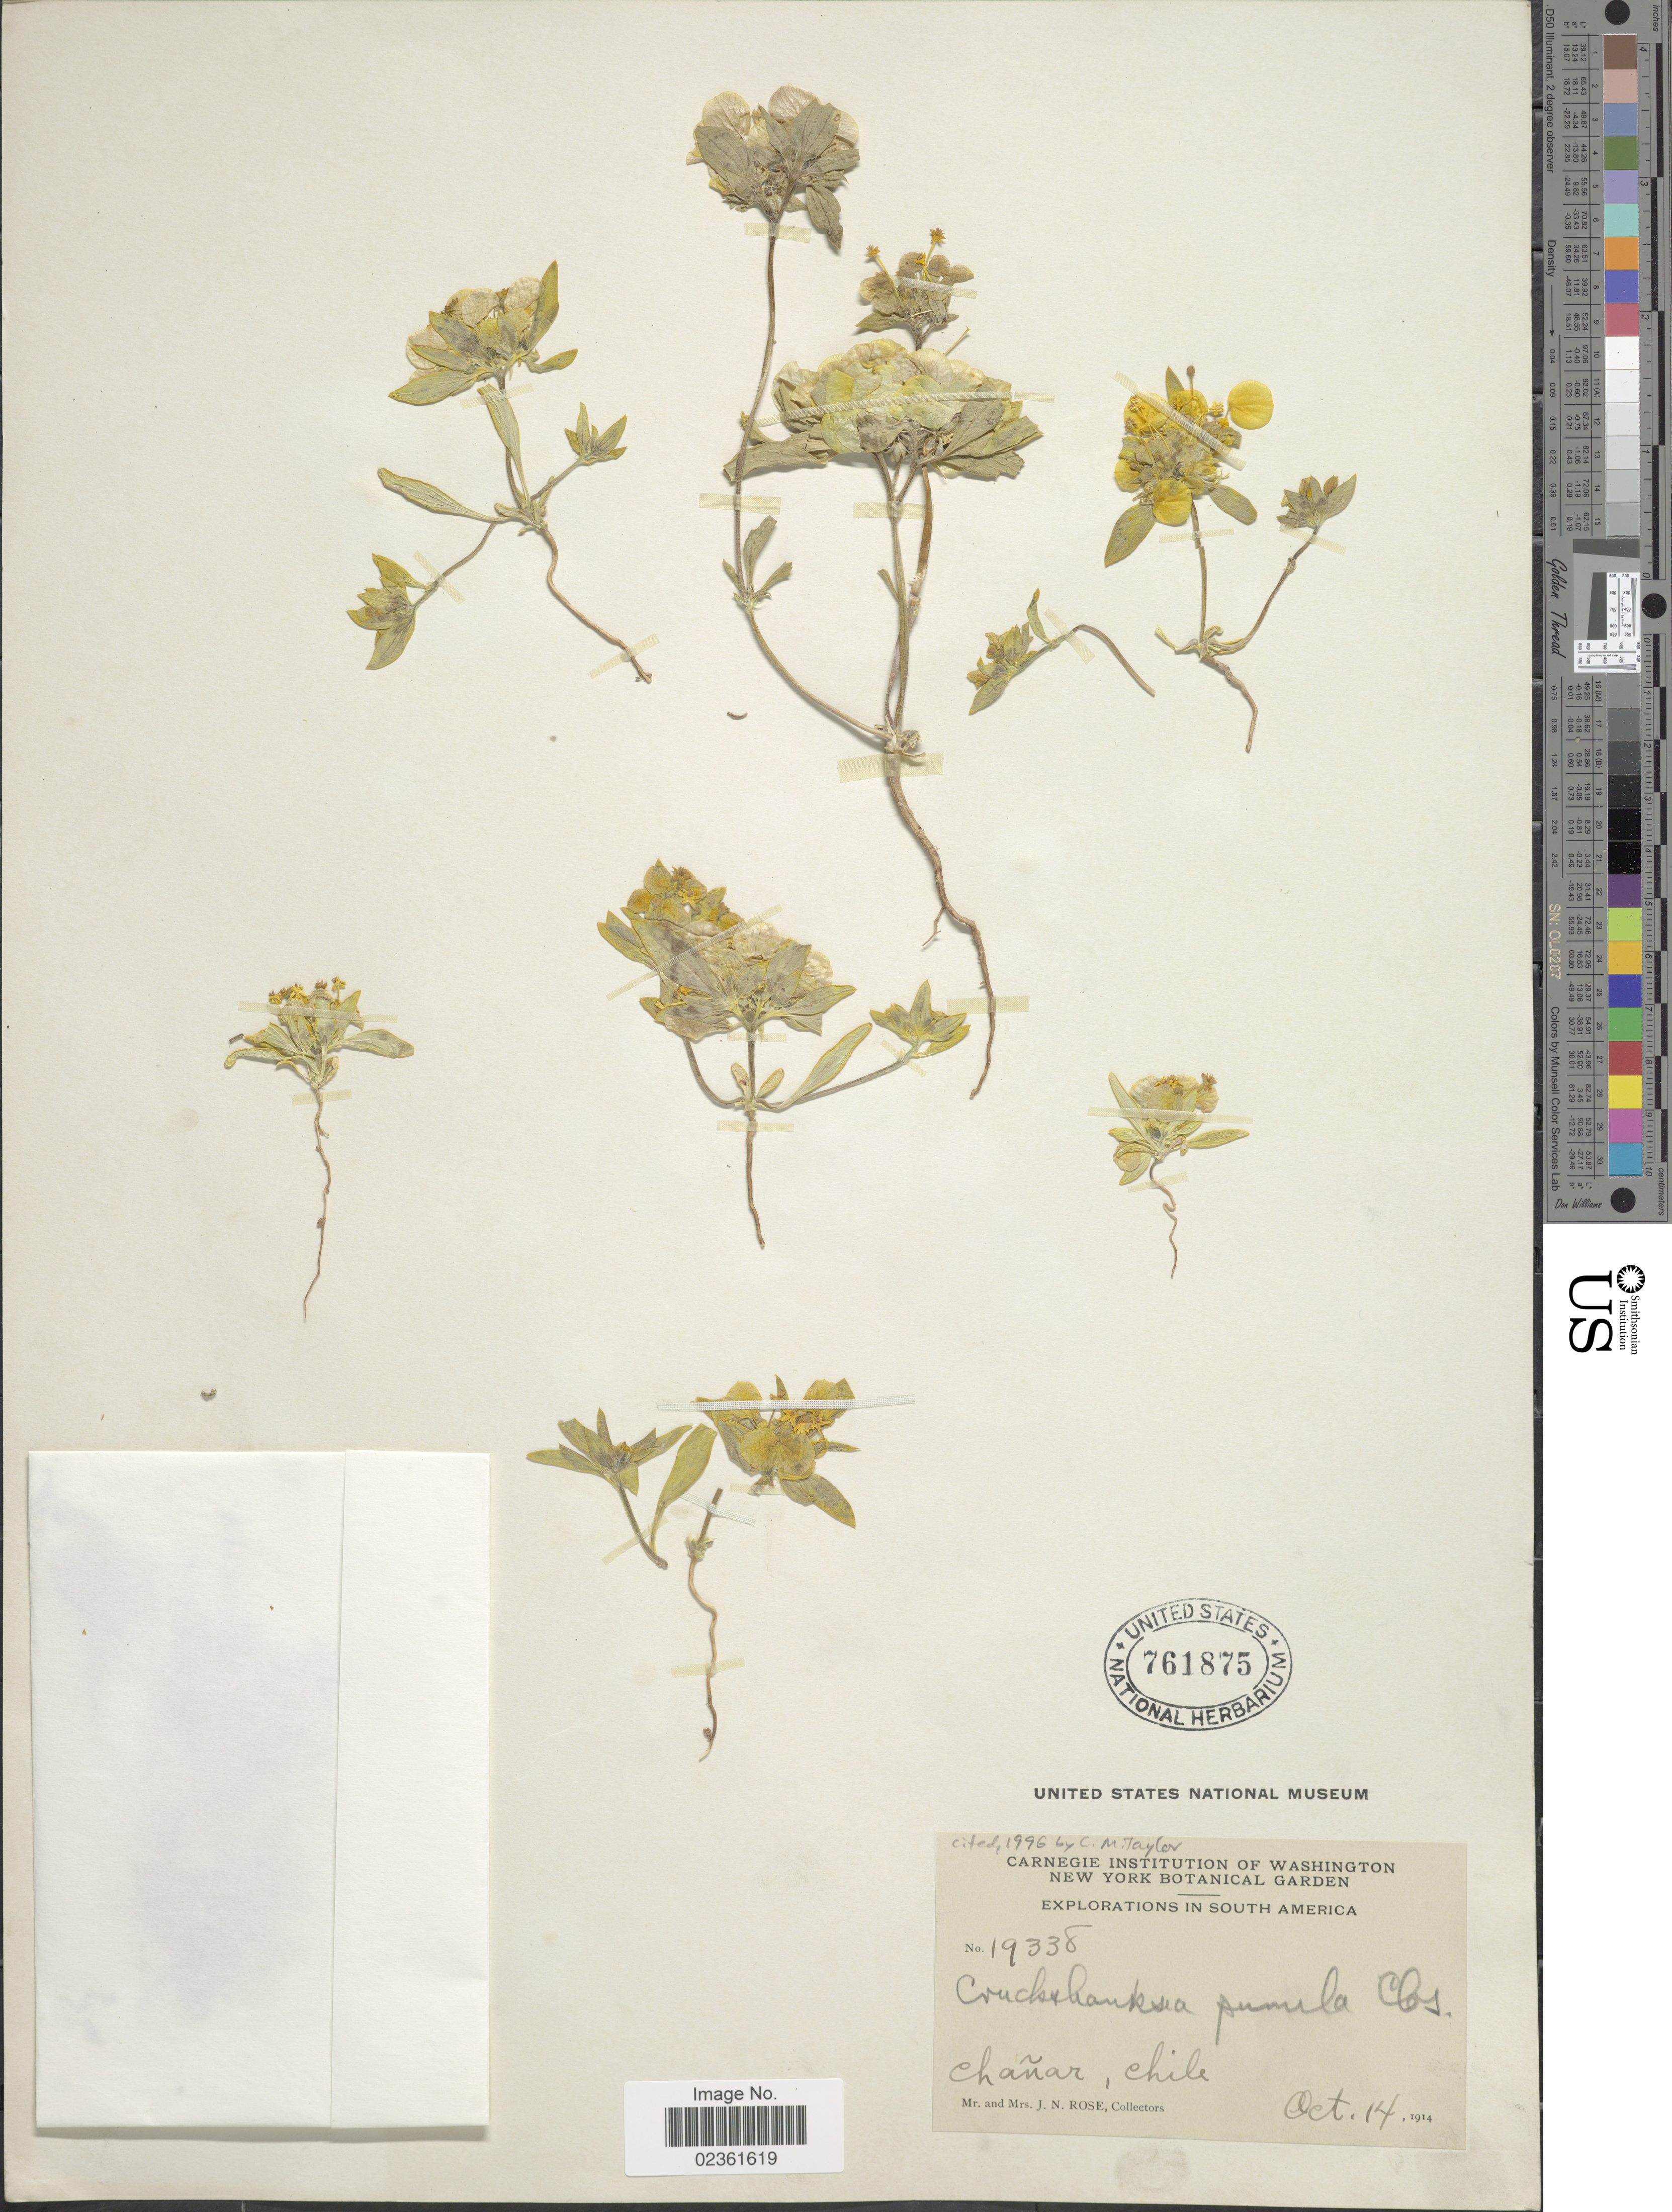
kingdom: Plantae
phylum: Tracheophyta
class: Magnoliopsida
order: Gentianales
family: Rubiaceae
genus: Cruckshanksia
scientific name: Cruckshanksia pumila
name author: Clos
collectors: J. N. Rose & L. B. Rose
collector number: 19338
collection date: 1914-10-14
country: Chile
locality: Chanar.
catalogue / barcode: US 761875